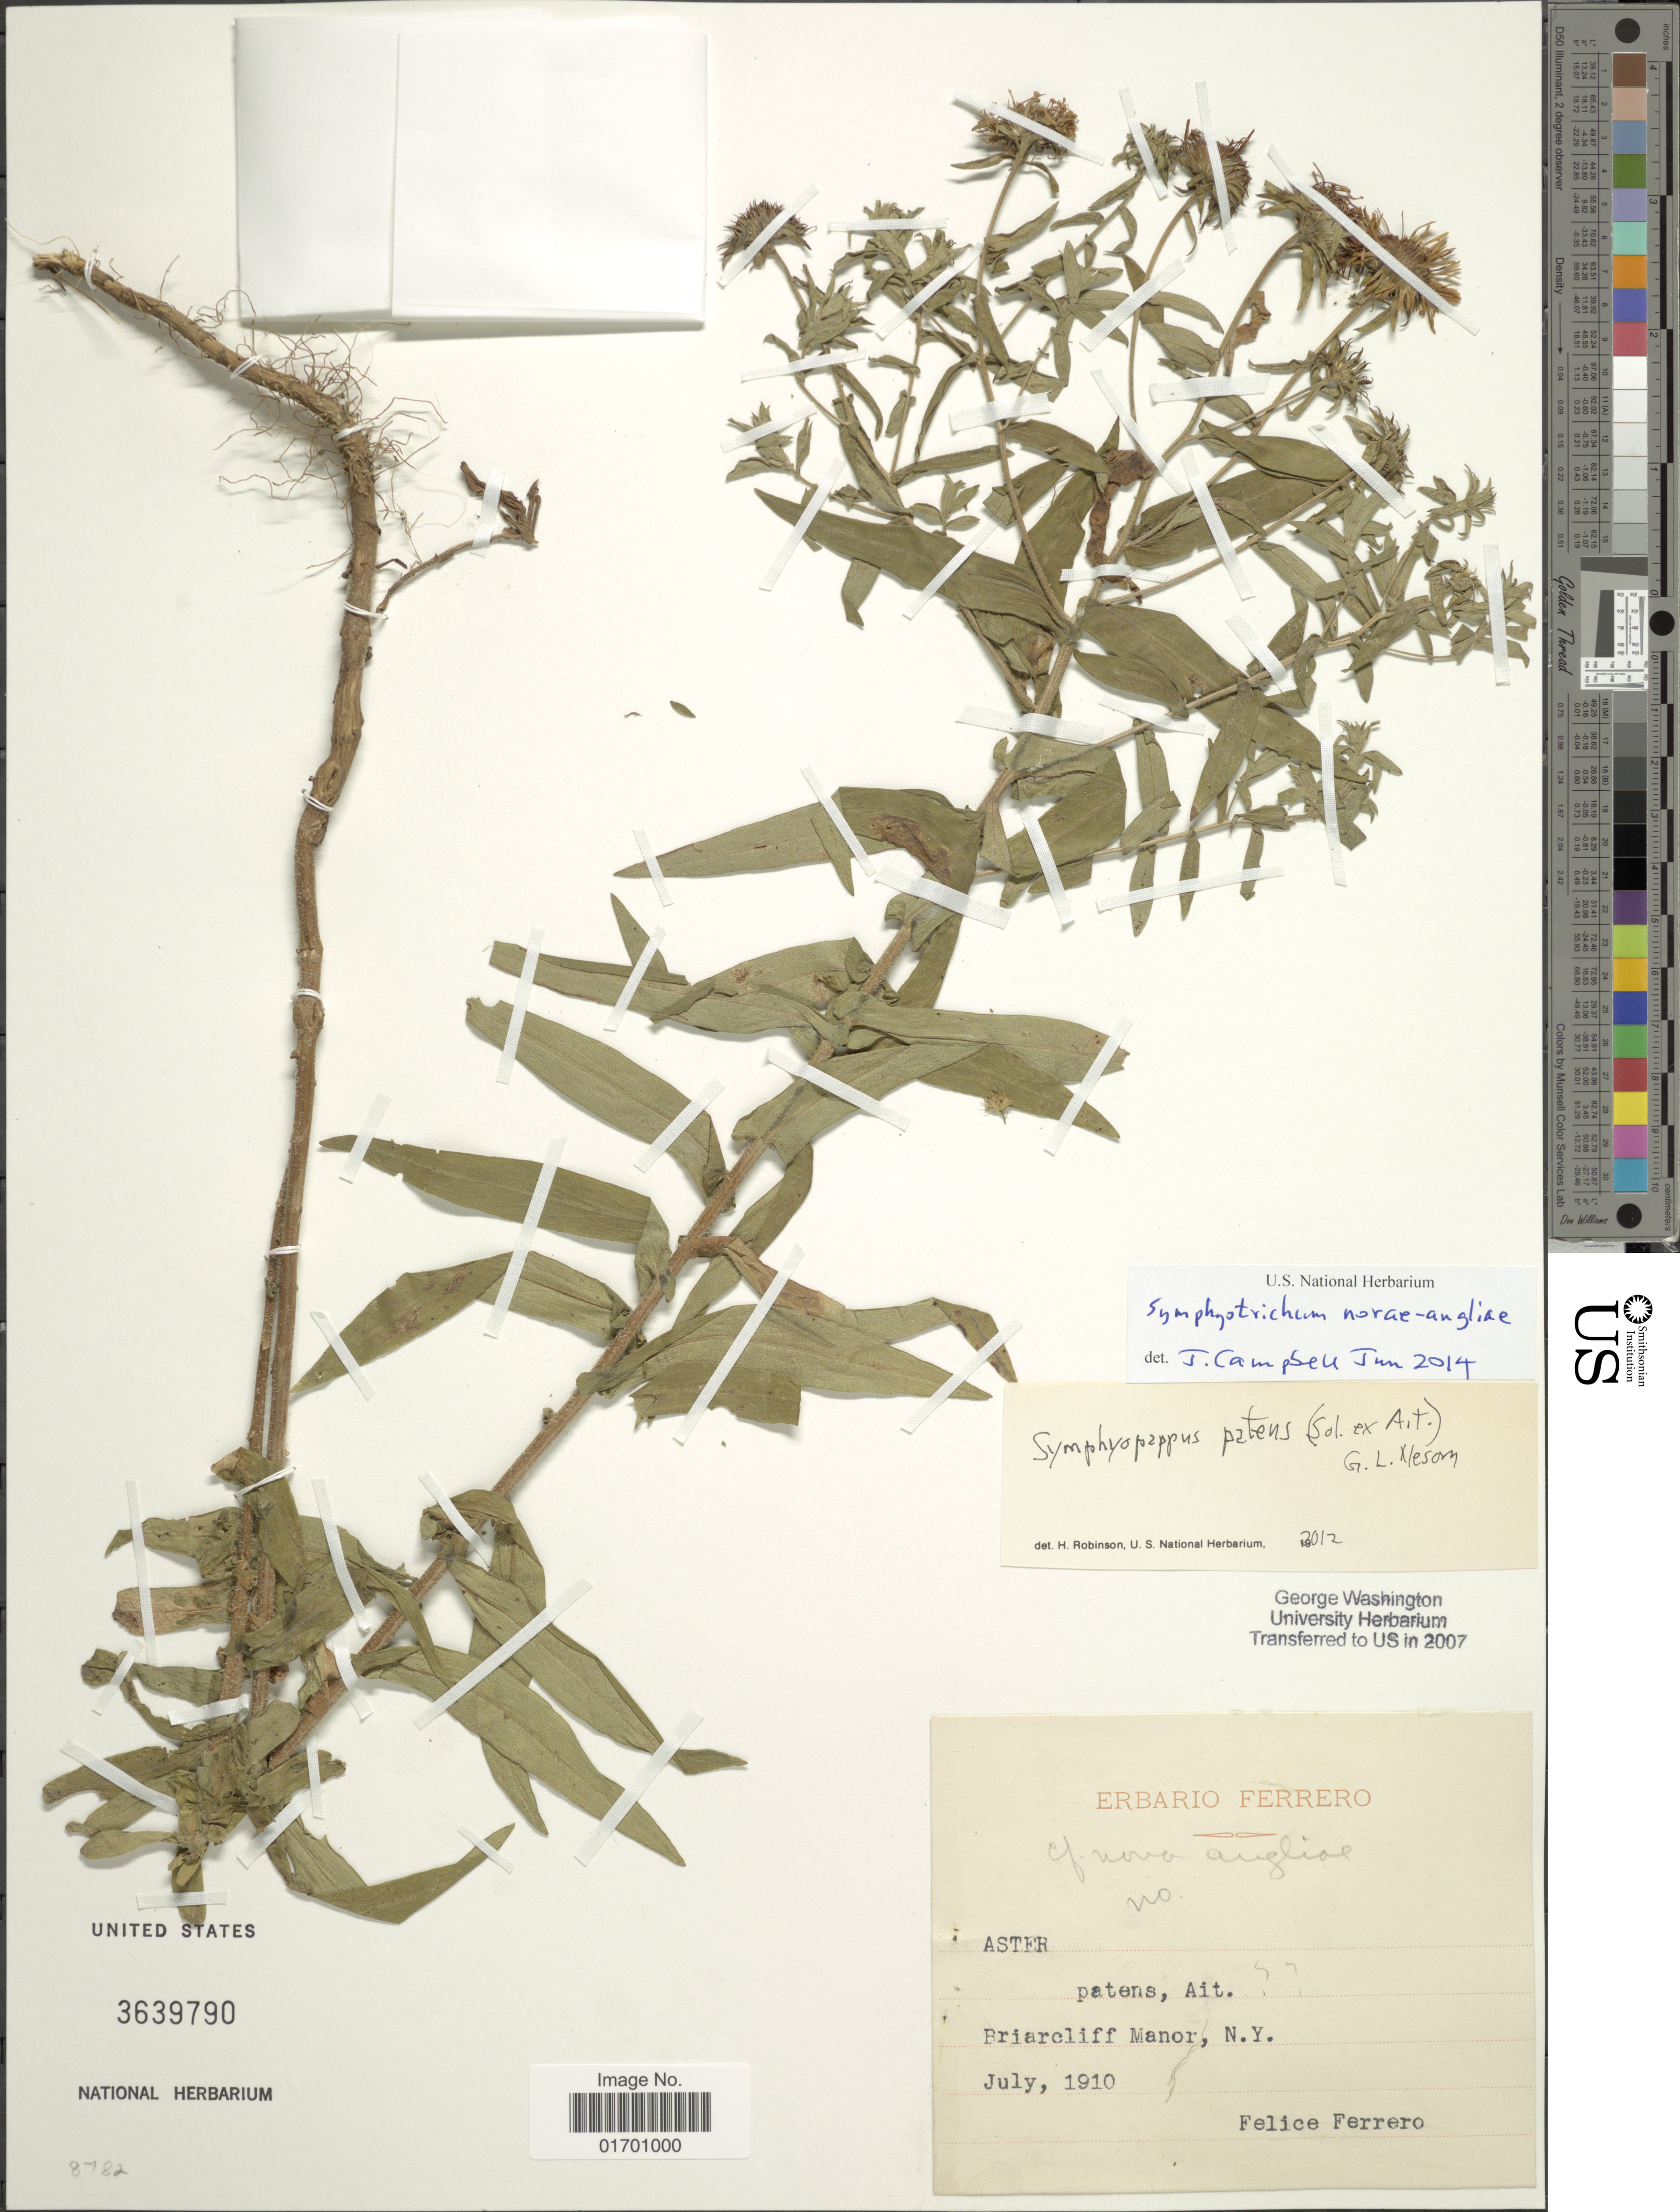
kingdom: Plantae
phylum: Tracheophyta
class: Magnoliopsida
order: Asterales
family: Asteraceae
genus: Symphyotrichum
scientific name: Symphyotrichum novae-angliae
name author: (L.) G.L. Nesom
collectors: F. Ferrero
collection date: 1910-07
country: United States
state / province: New York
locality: Briarcliff Manor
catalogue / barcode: US 3639790